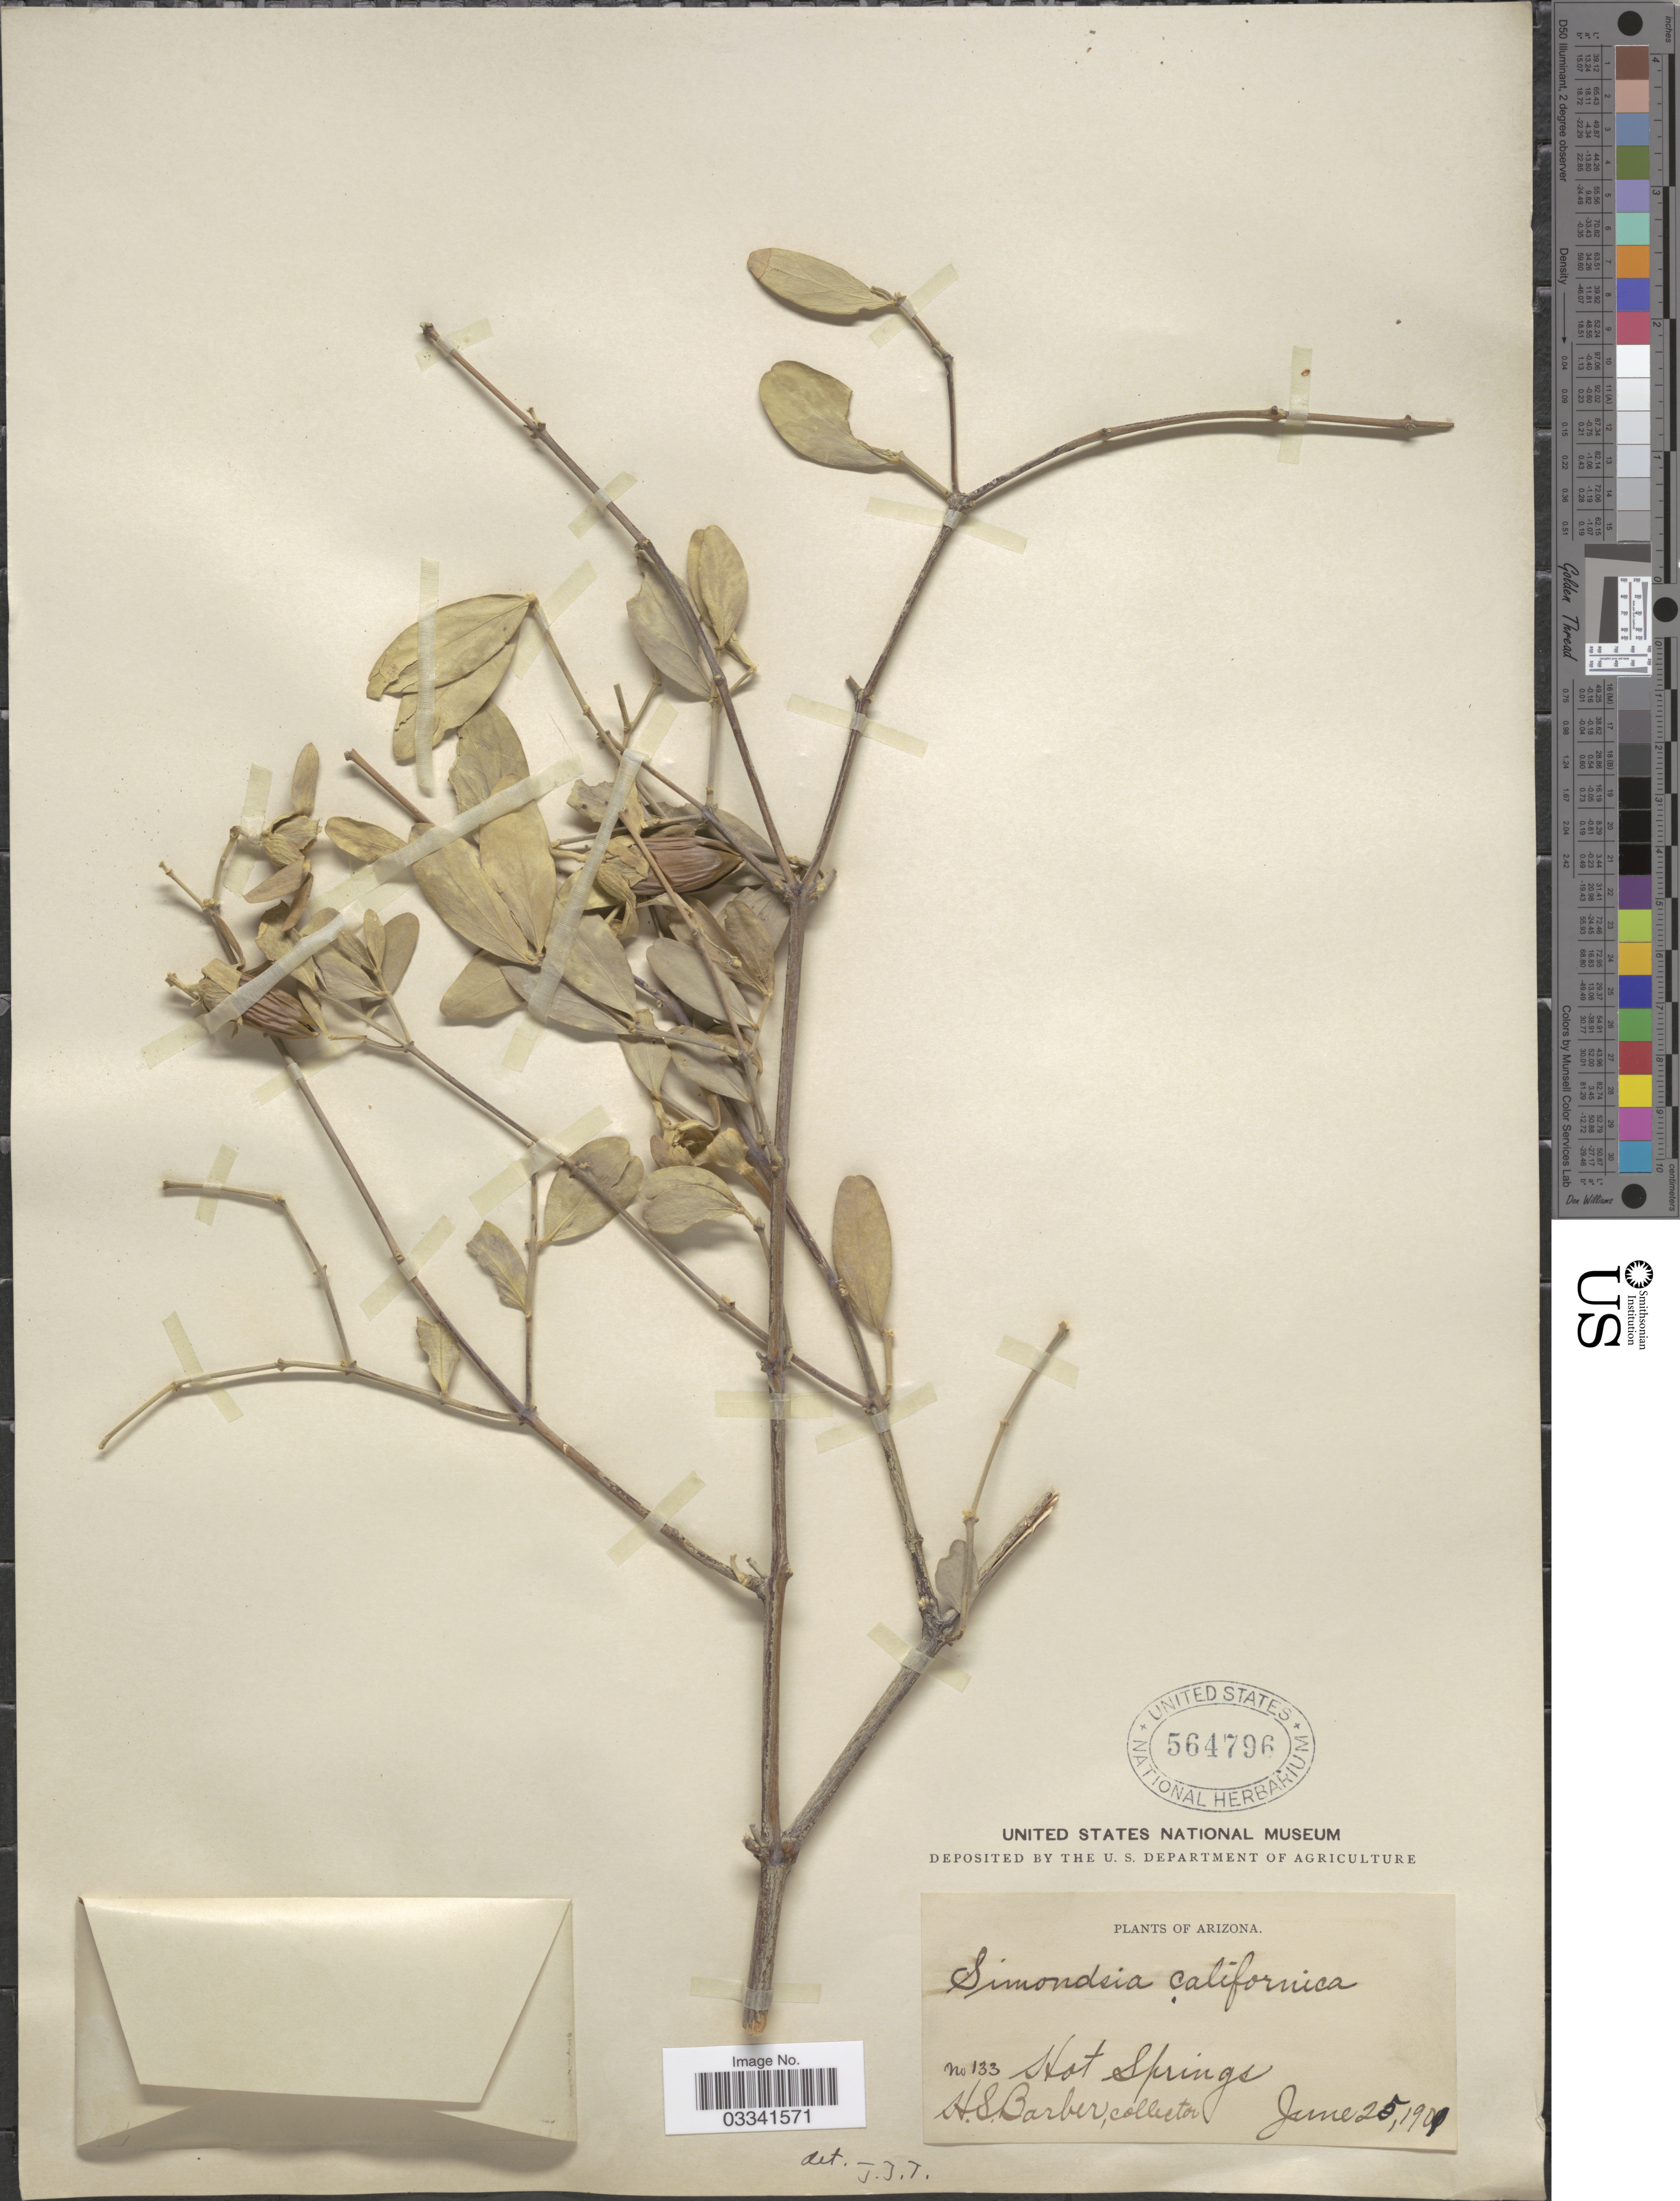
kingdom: Plantae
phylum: Tracheophyta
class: Magnoliopsida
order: Caryophyllales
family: Simmondsiaceae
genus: Simmondsia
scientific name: Simmondsia chinensis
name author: (Link) C.K. Schneid.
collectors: H. Barber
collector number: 133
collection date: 1901-06-25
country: United States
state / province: Arizona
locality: Hot Springs.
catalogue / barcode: US 564796